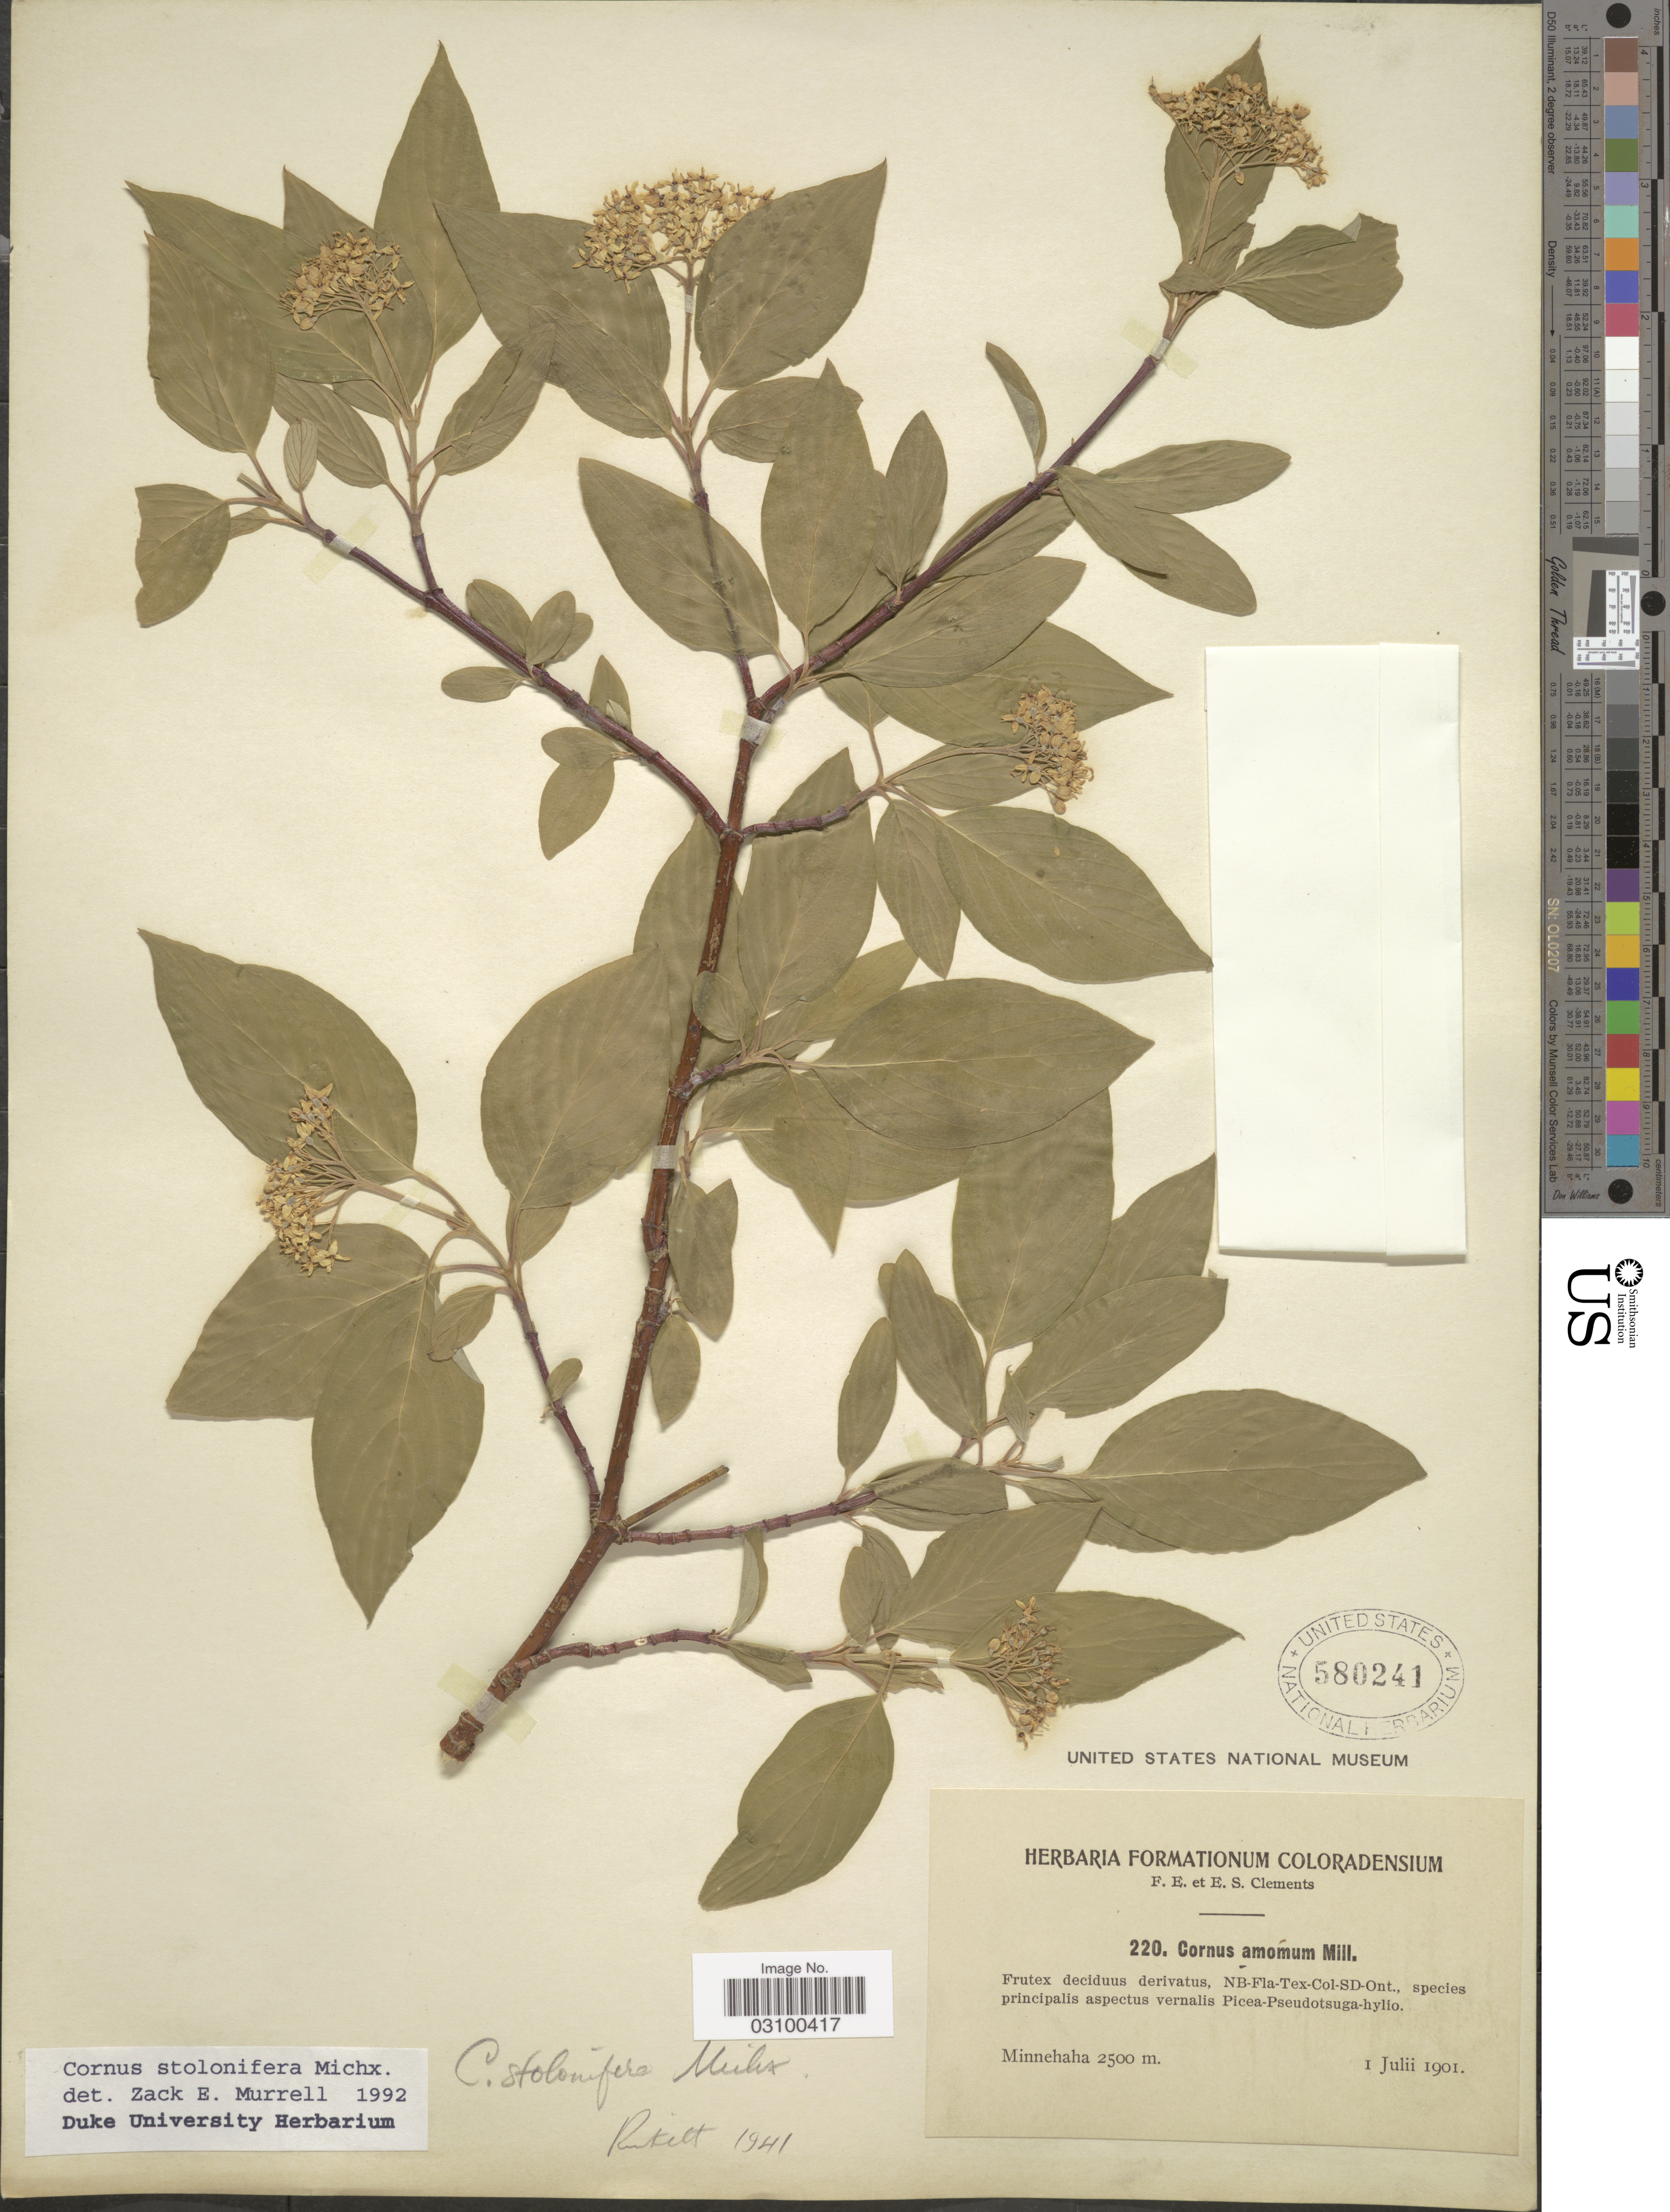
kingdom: Plantae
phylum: Tracheophyta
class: Magnoliopsida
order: Cornales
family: Cornaceae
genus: Cornus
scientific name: Cornus sericea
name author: L.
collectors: F. E. Clements & E. S. Clements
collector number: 220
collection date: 1901-07-01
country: United States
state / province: Colorado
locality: Minnehaha.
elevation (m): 2500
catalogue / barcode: US 580241